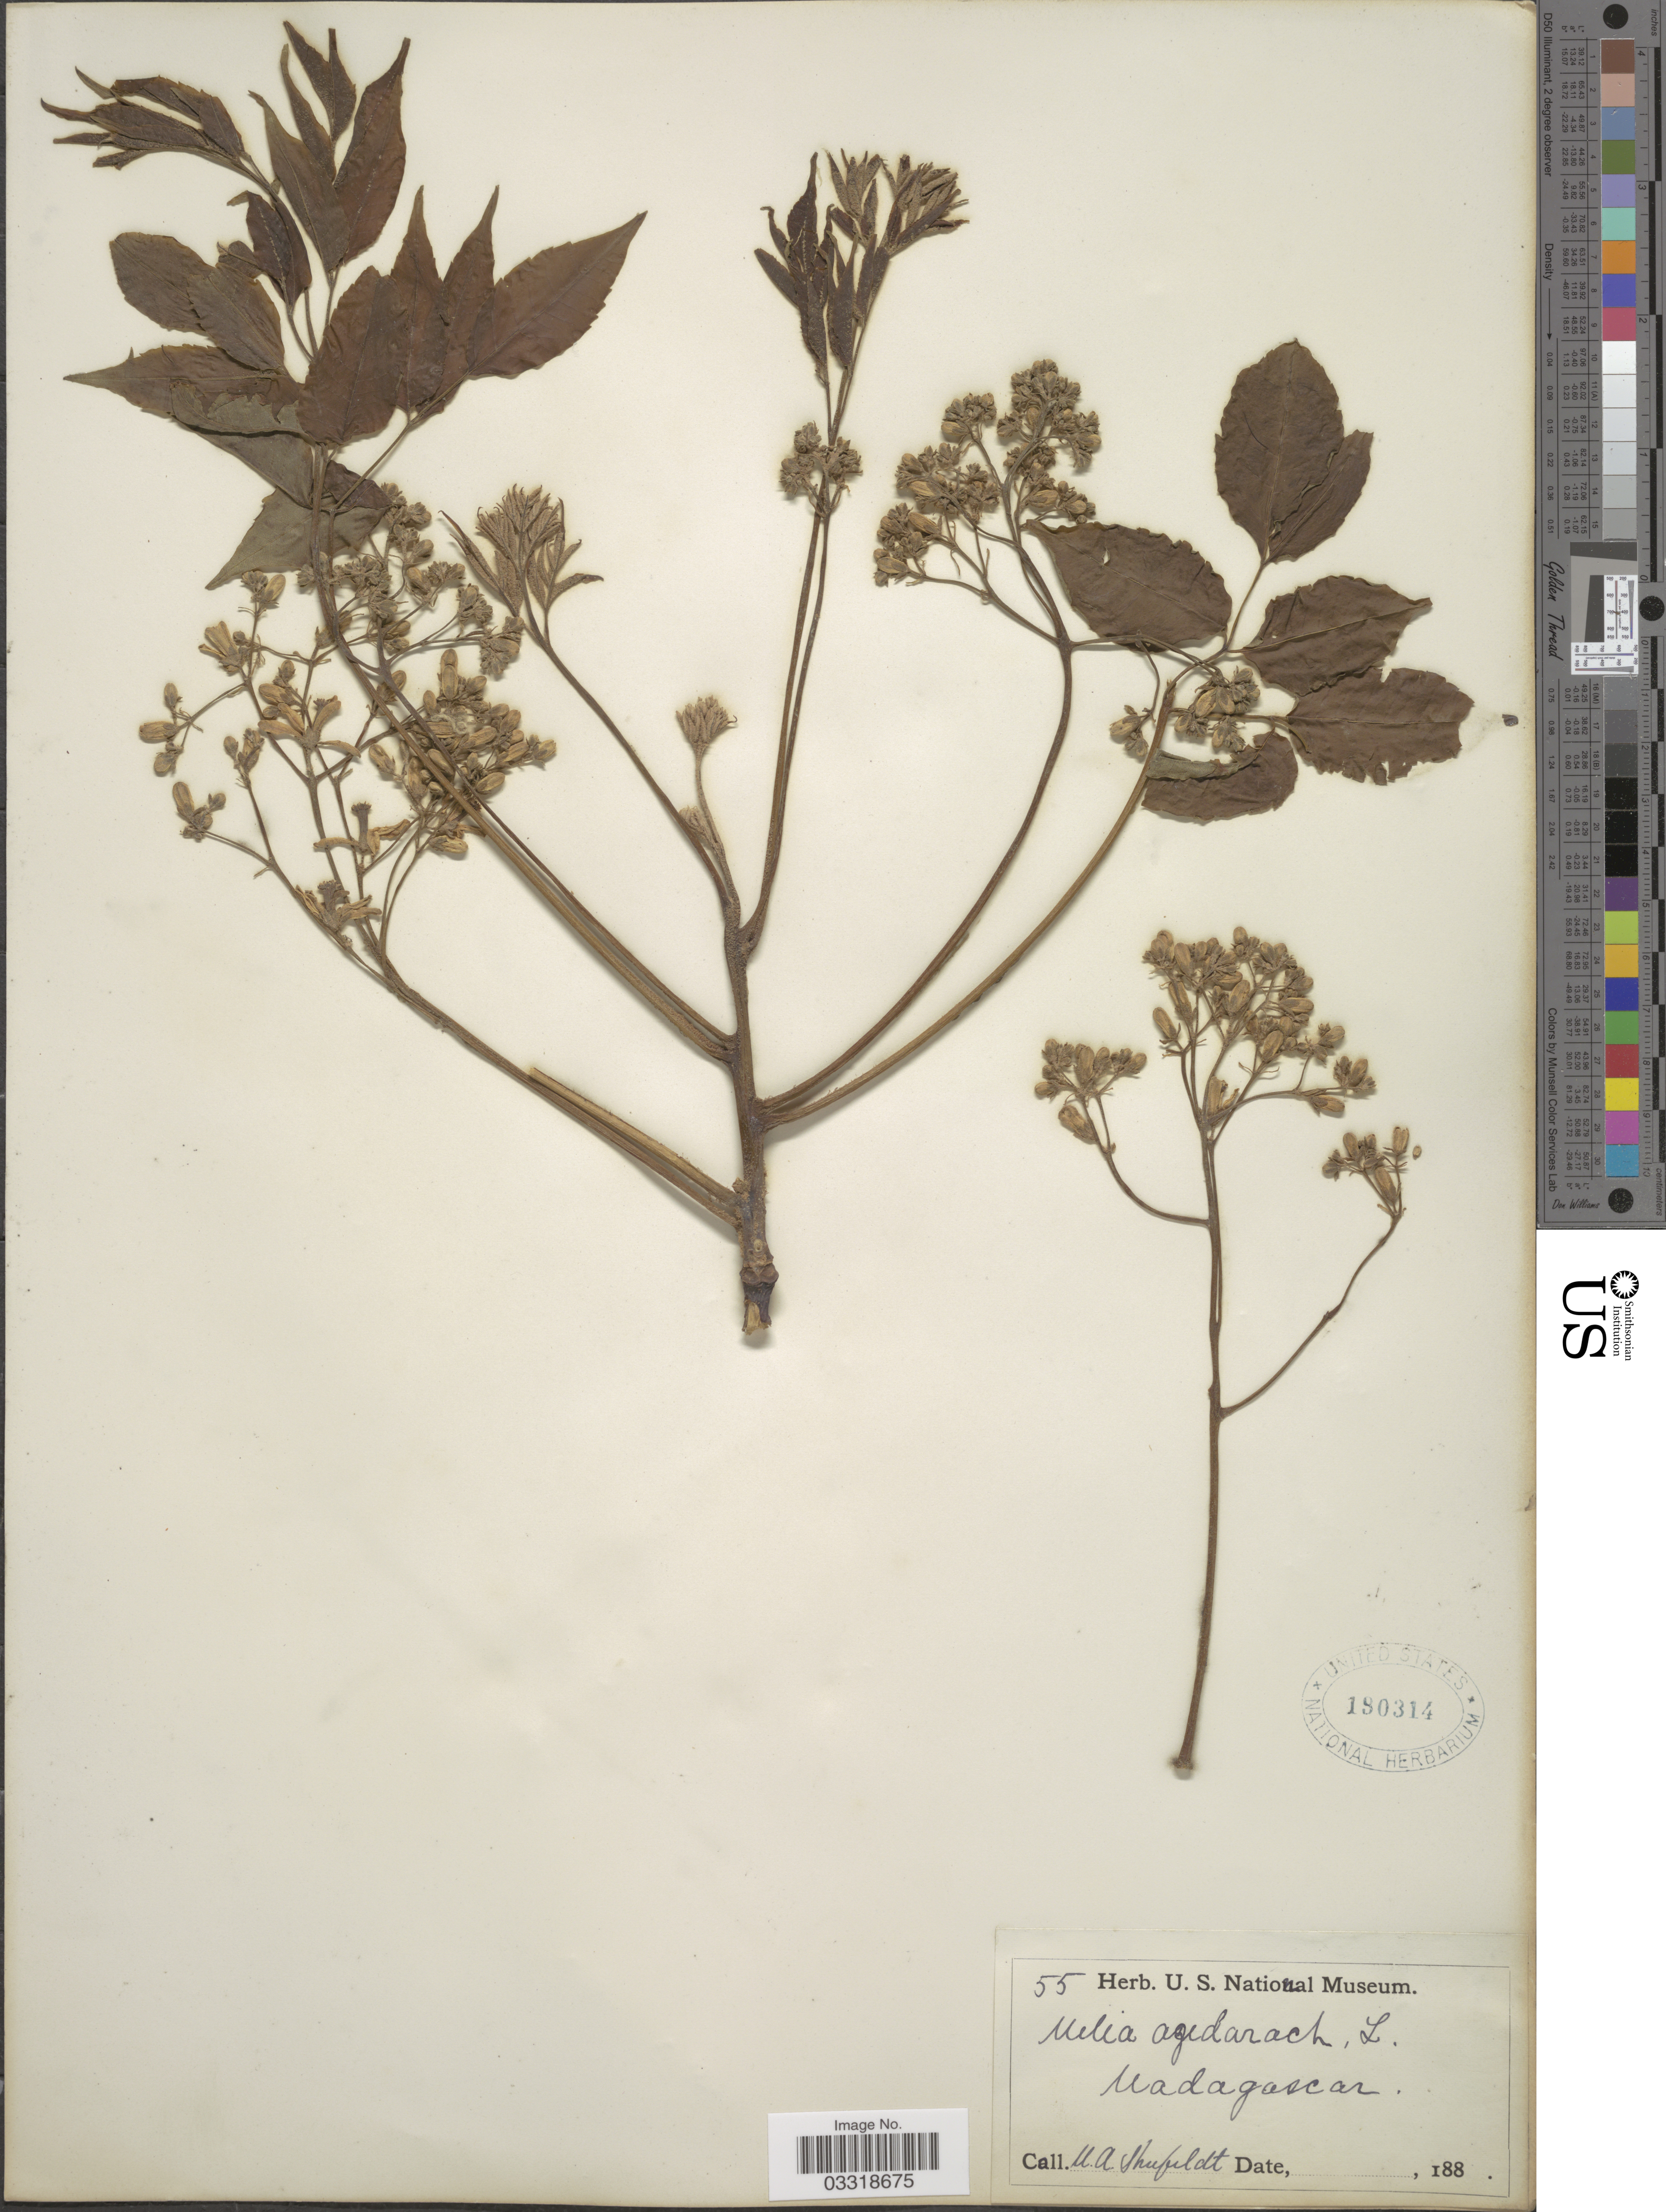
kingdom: Plantae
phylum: Tracheophyta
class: Magnoliopsida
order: Sapindales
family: Meliaceae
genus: Melia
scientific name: Melia azedarach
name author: L.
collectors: U. Schufeldt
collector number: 55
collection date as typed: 188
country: Madagascar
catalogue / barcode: US 180314